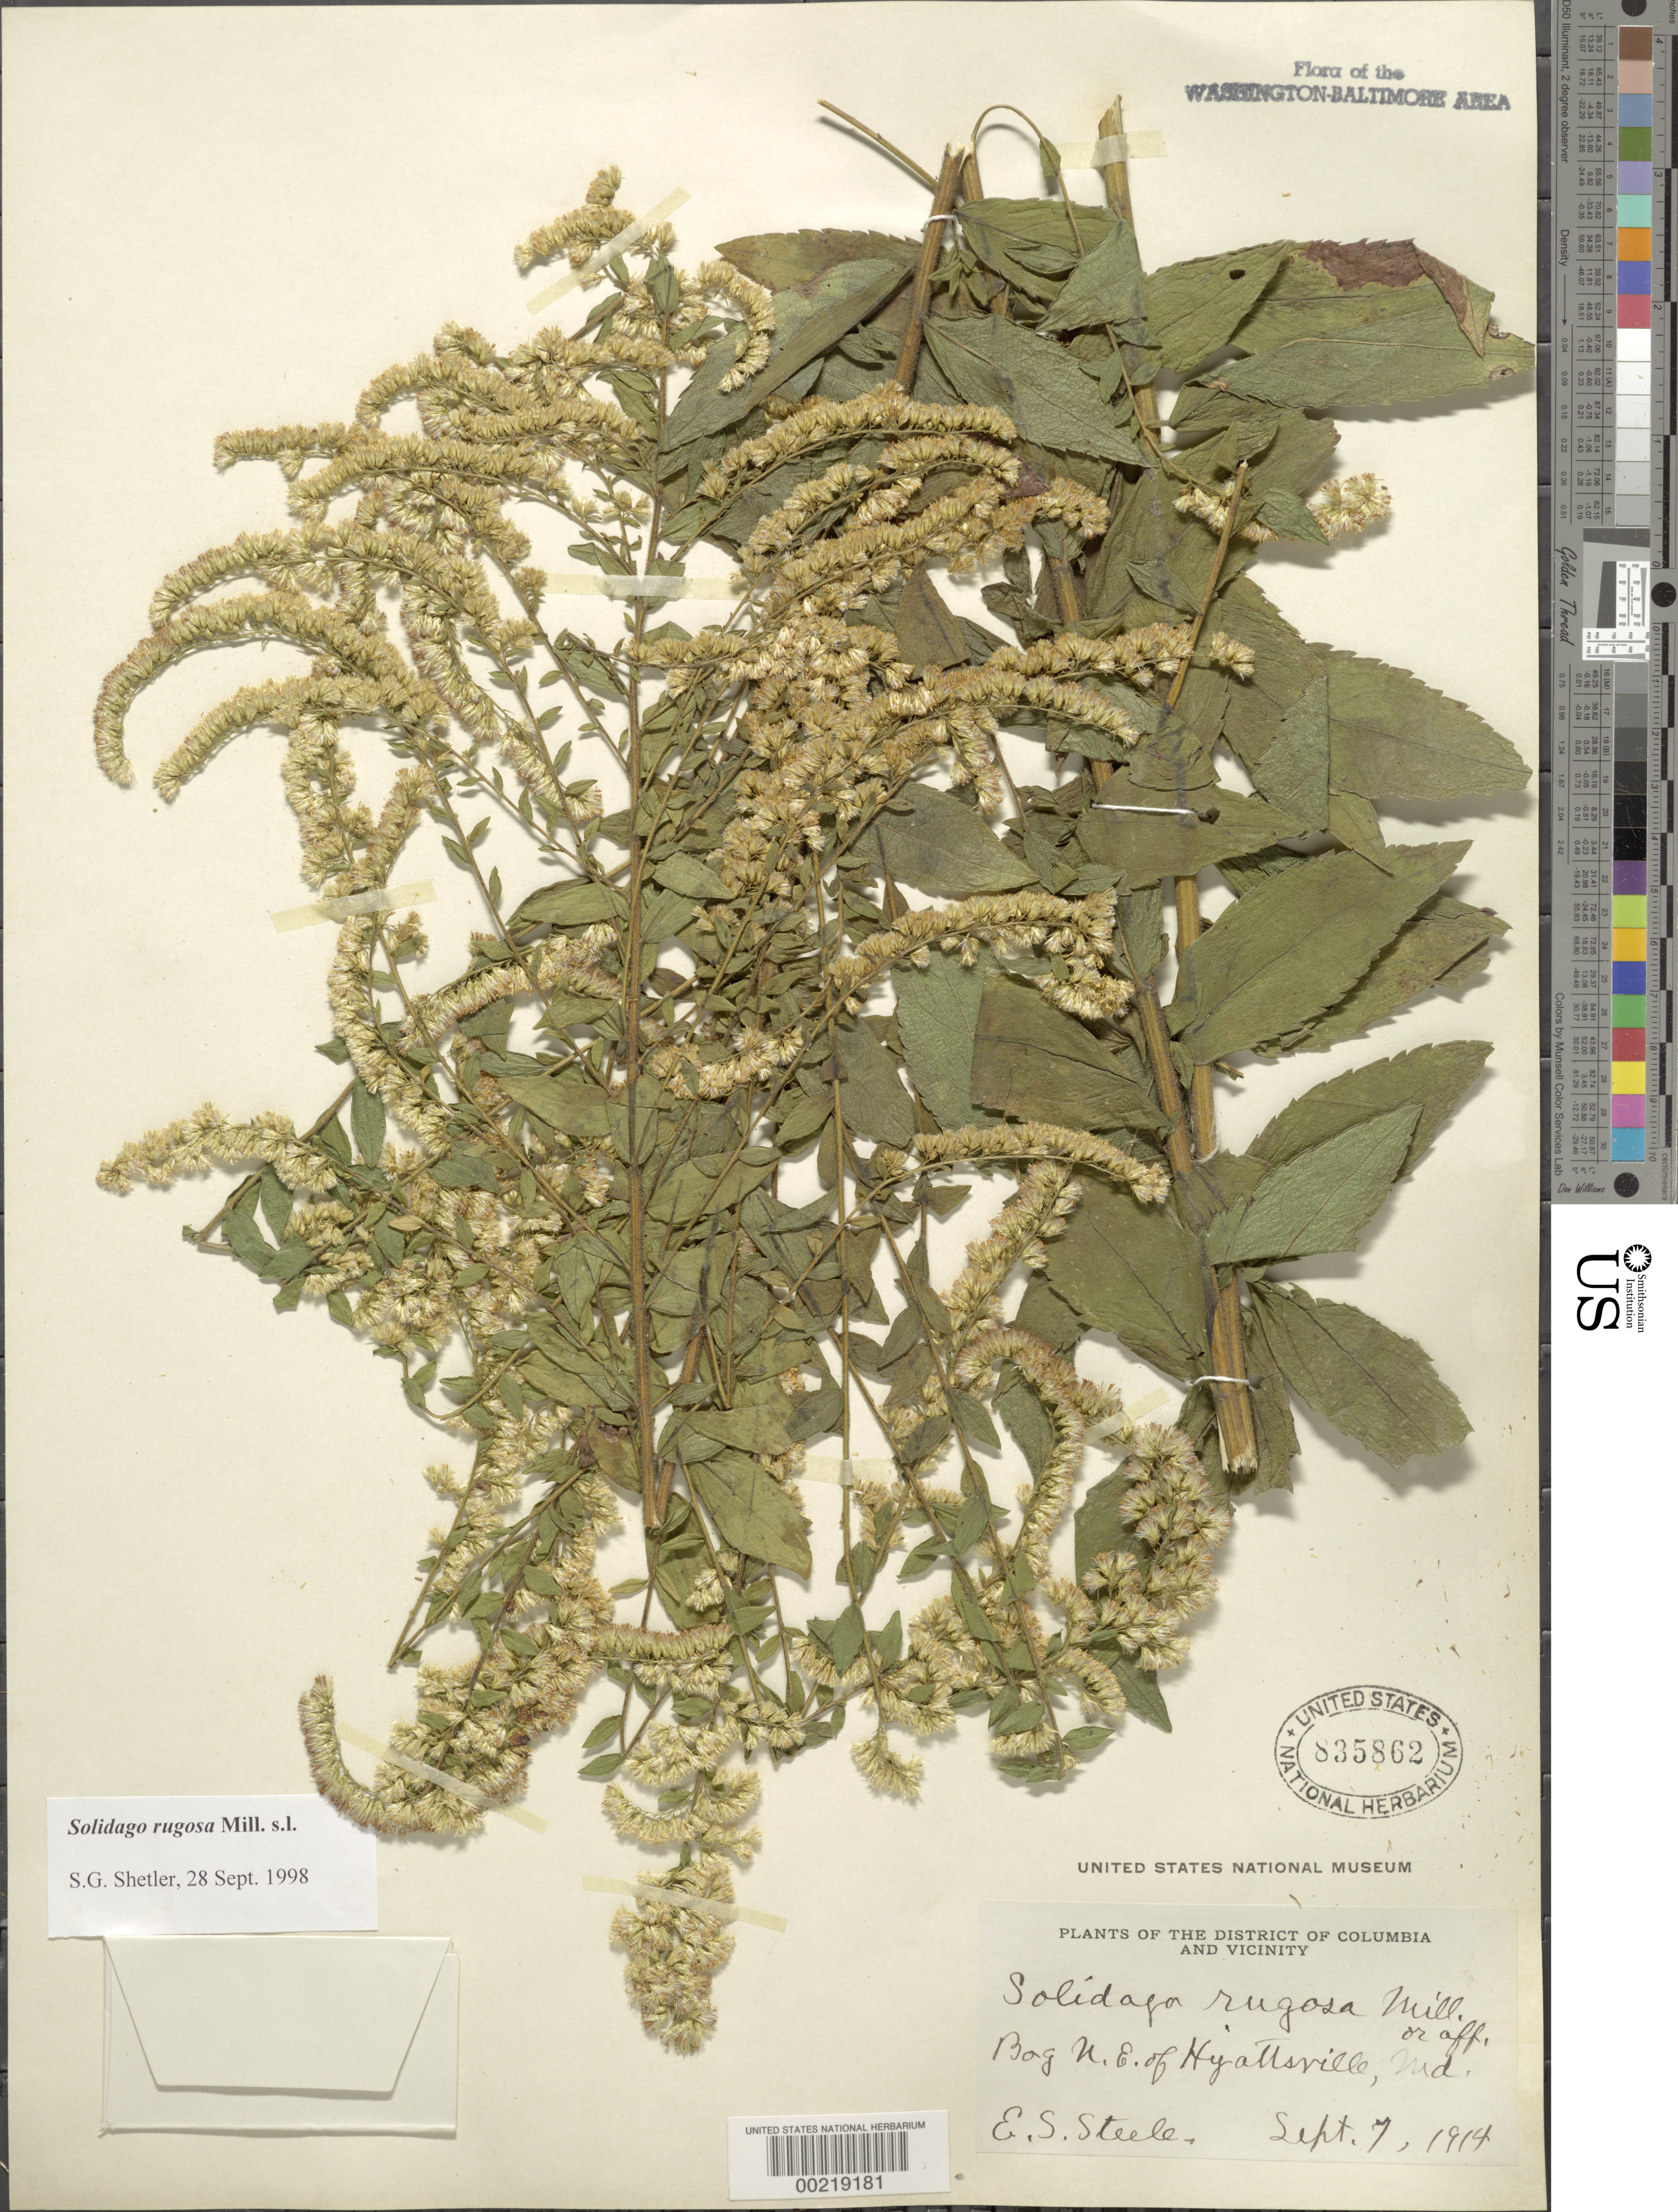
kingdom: Plantae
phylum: Tracheophyta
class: Magnoliopsida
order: Asterales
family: Asteraceae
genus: Solidago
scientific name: Solidago rugosa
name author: Mill.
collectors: E. Steele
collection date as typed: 07 Sep 1914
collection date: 1914-09-07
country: United States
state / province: Maryland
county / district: Prince George's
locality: NE of Hyattsville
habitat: Bog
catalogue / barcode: US 835862